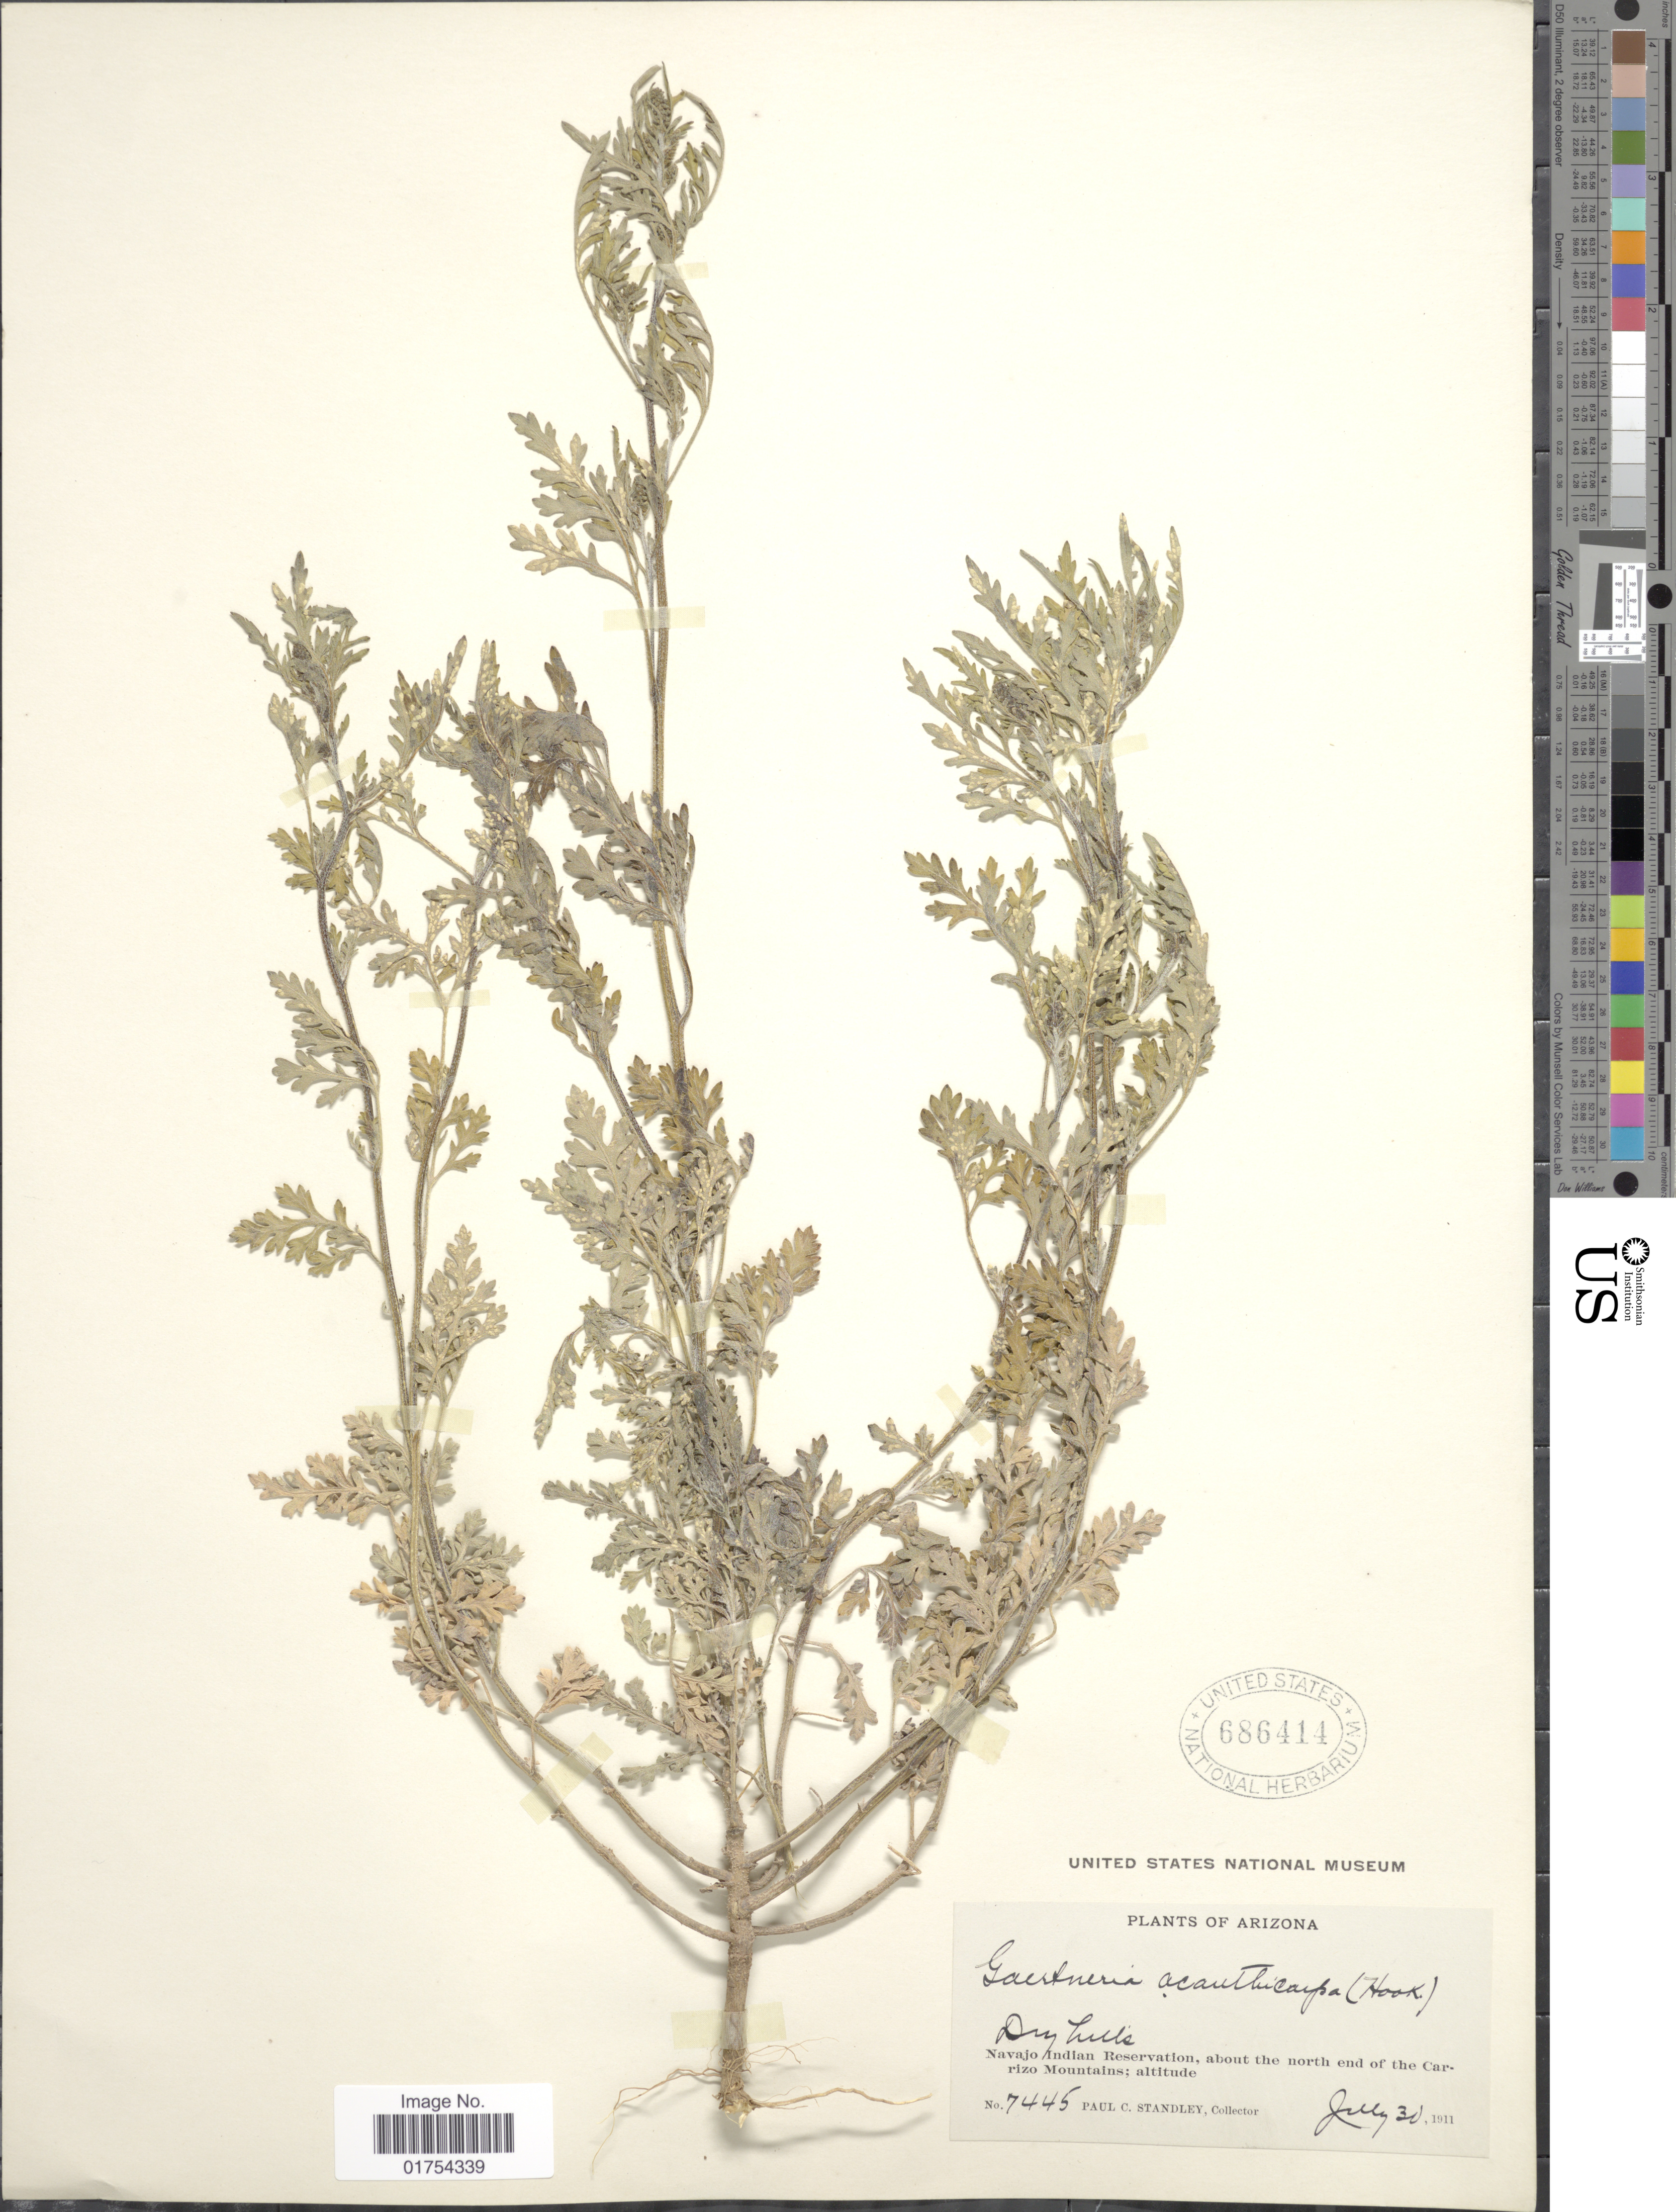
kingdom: Plantae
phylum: Tracheophyta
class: Magnoliopsida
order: Asterales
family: Asteraceae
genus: Franseria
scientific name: Franseria acanthicarpa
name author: Coville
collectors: P. C. Standley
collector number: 7445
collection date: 1911-07-30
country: United States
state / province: Arizona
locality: Navajo Indian Reservation, about the north end of the carrizo Mountains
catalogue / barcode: US 686414